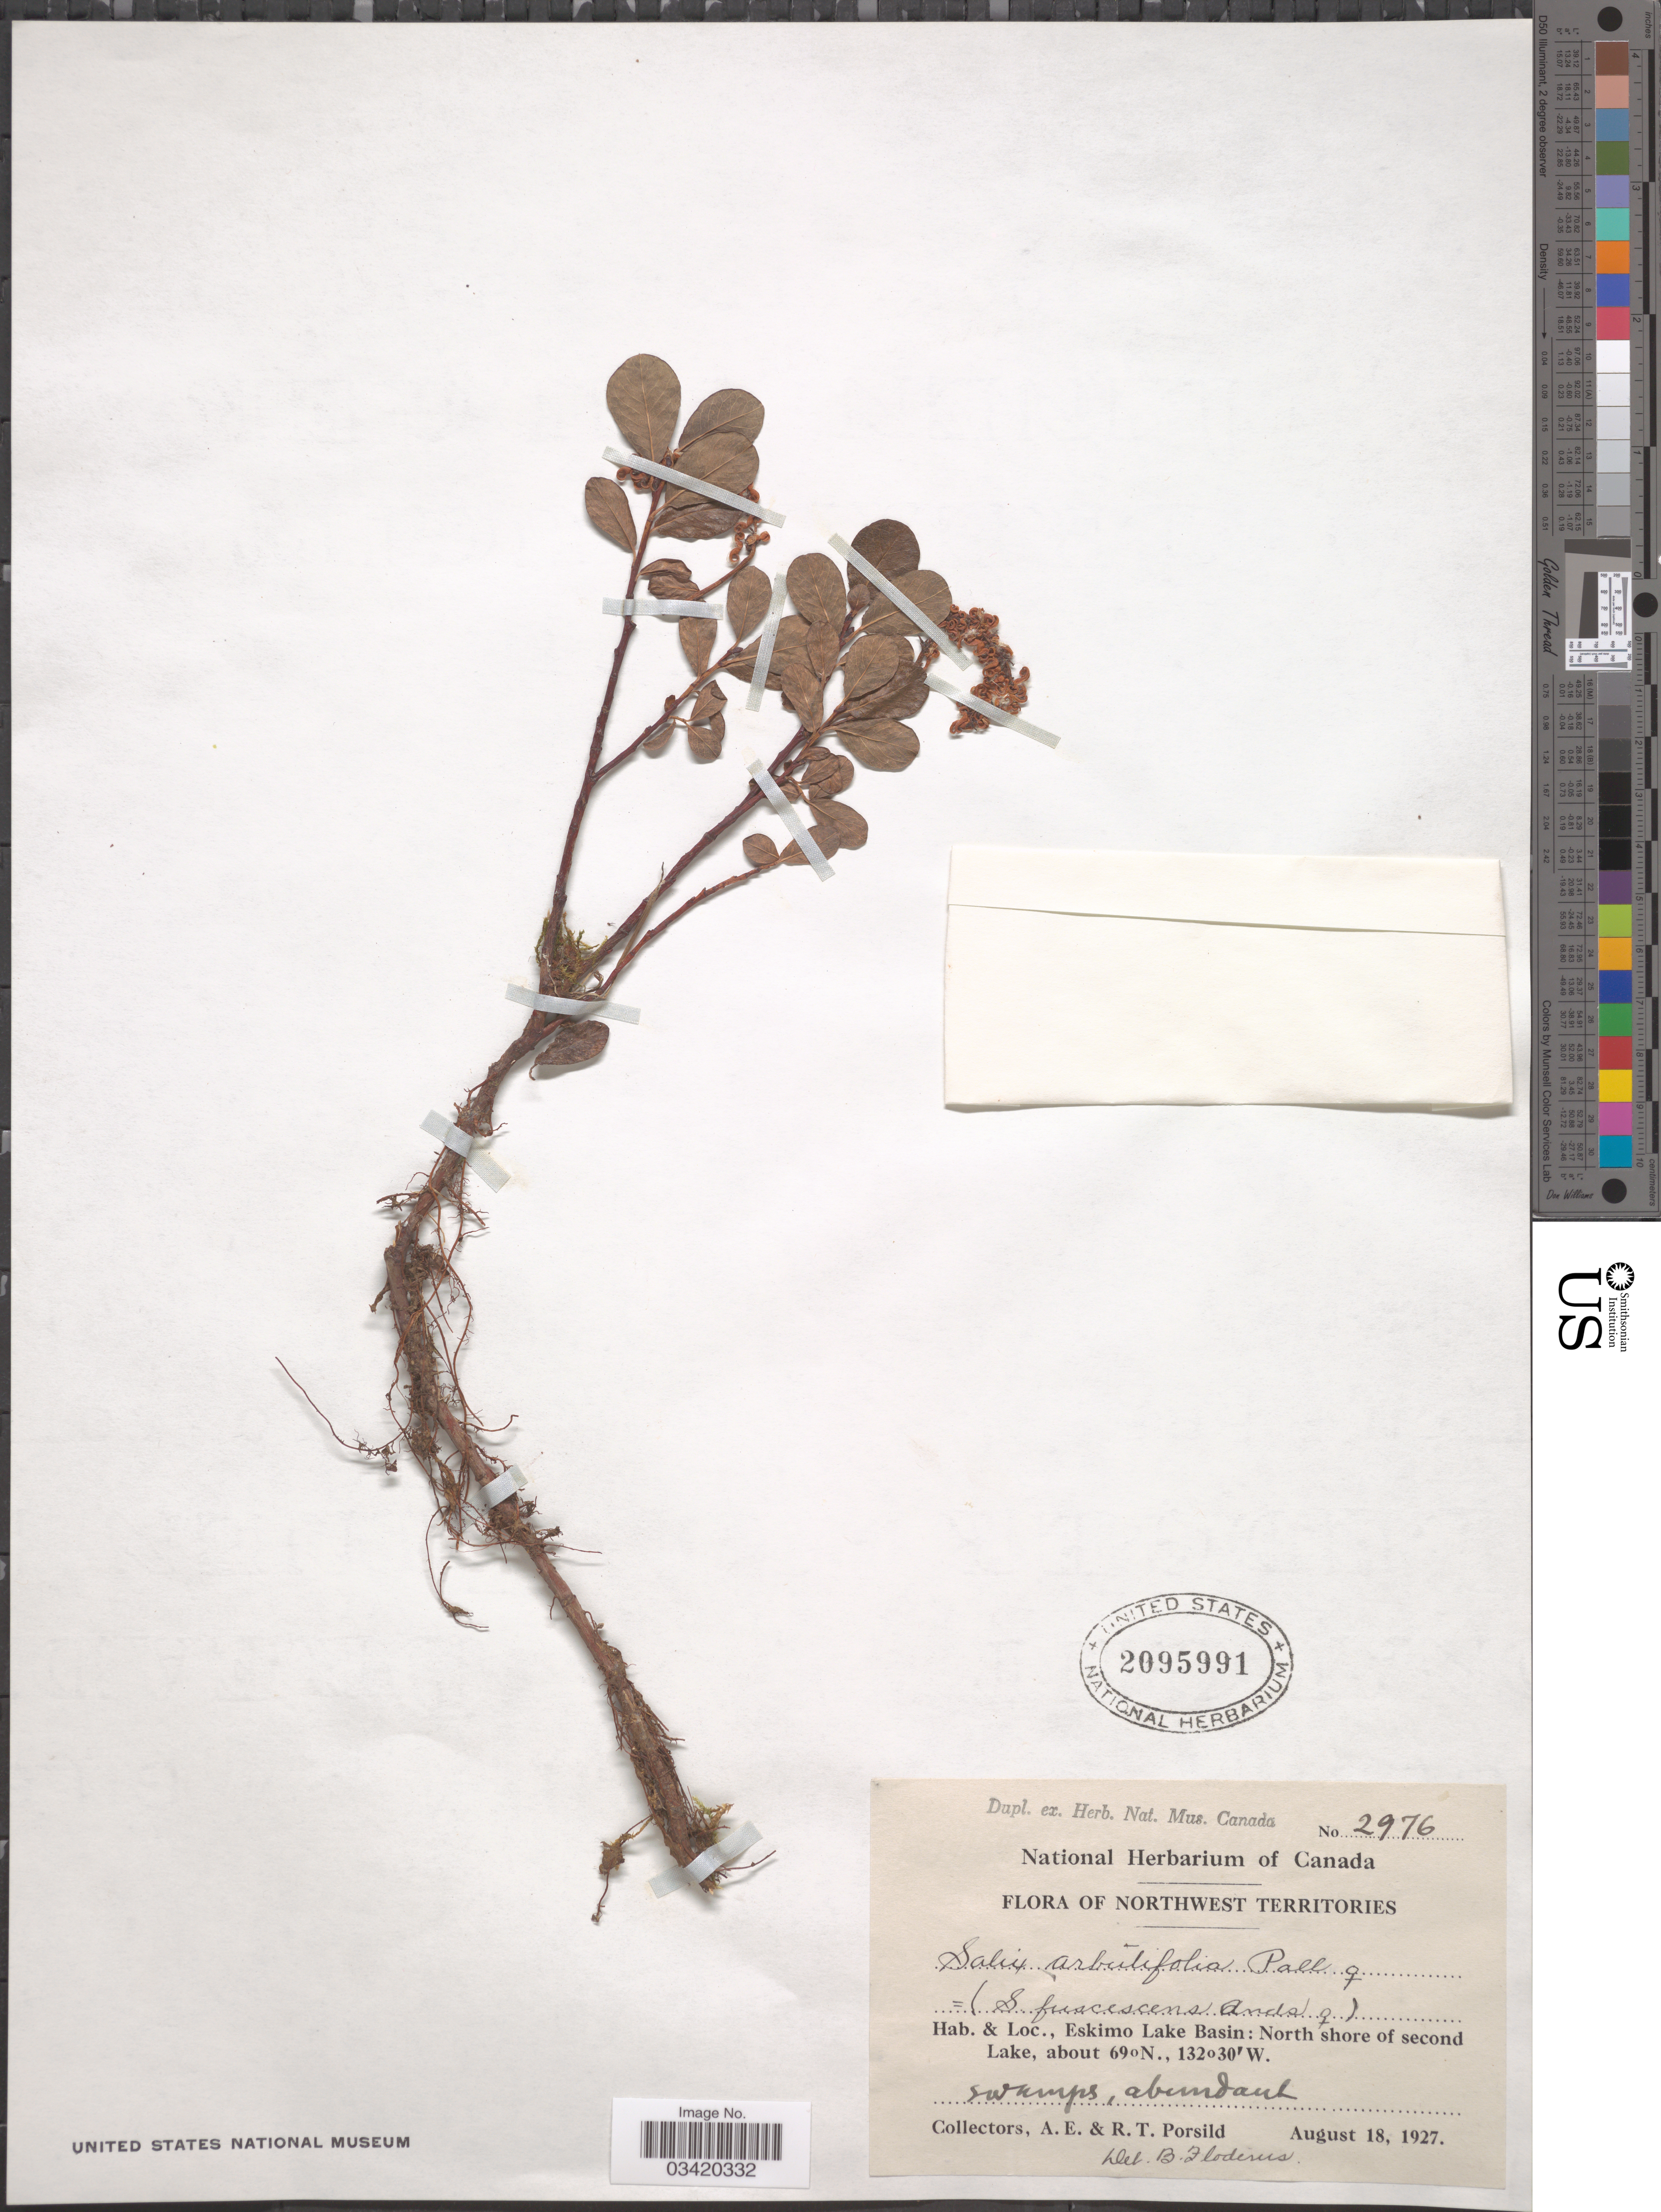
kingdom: Plantae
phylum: Tracheophyta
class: Magnoliopsida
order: Malpighiales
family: Salicaceae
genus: Salix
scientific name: Salix fuscescens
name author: Andersson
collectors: A. E. Porsild & R. T. Porsild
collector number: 2976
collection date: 1927-08-18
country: Canada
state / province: Northwest Territories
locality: Eskimo Lake Basin: North shore of second Lake.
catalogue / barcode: US 2095991